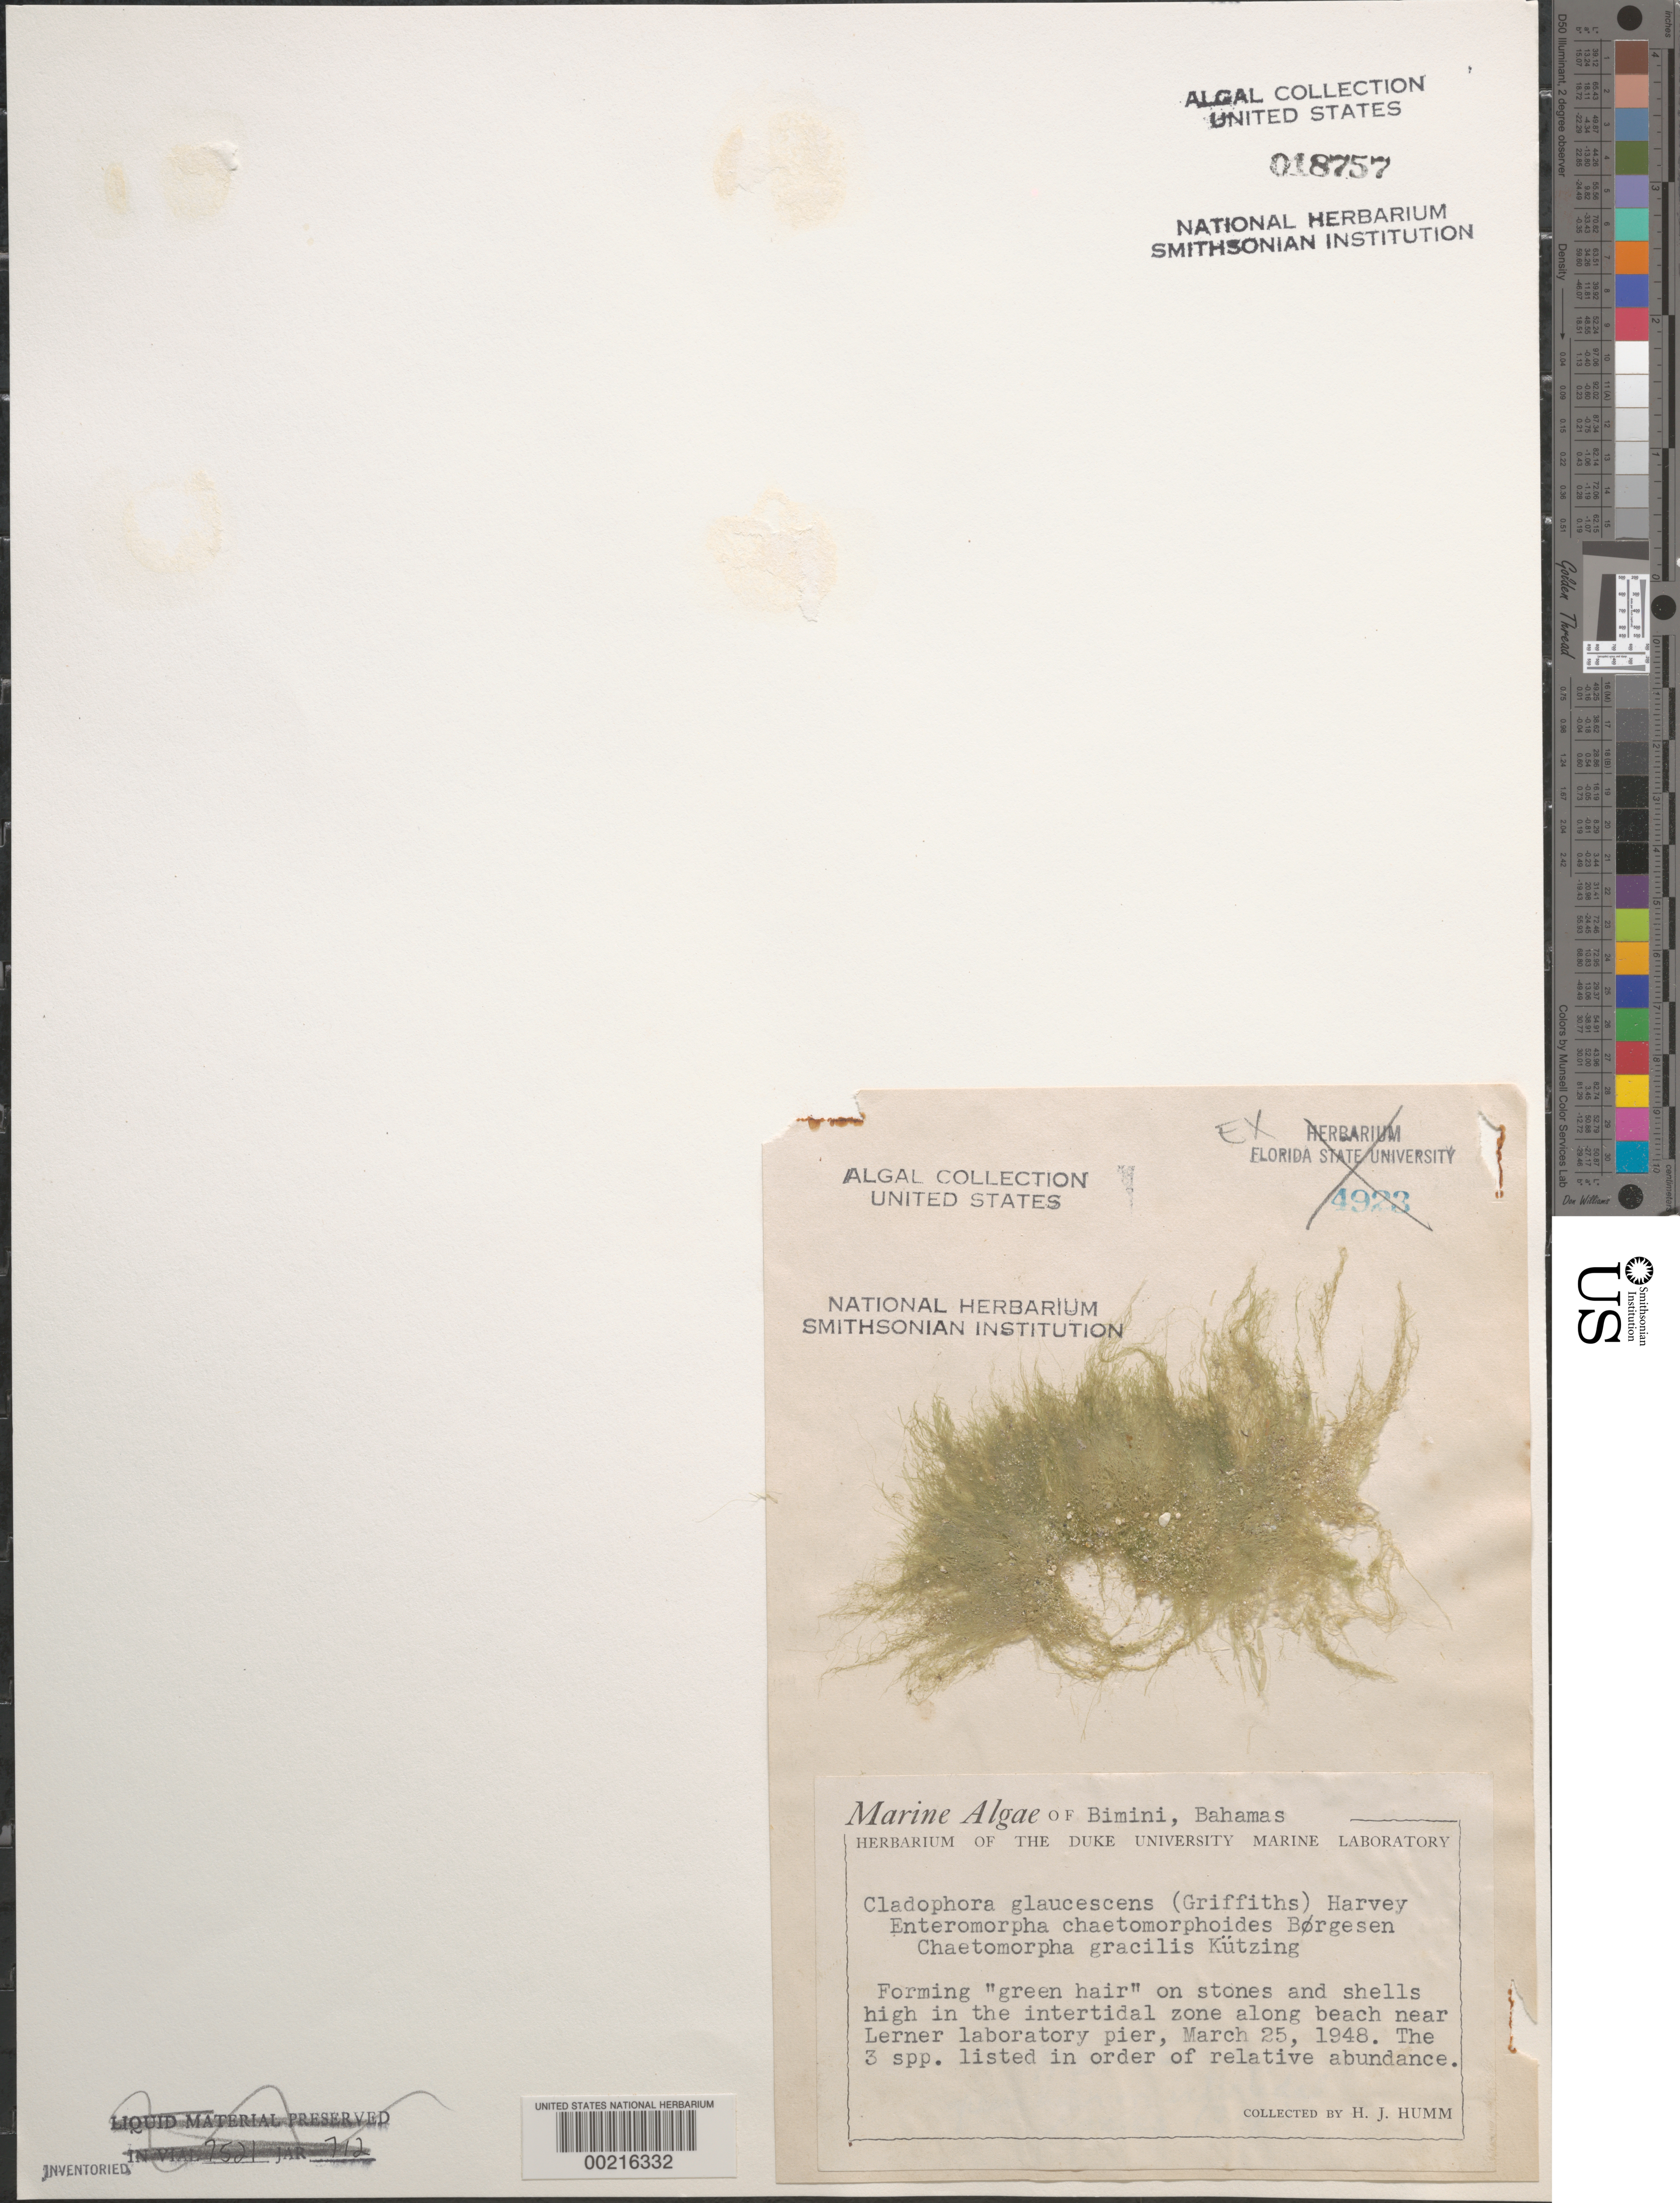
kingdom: Plantae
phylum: Chlorophyta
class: Ulvophyceae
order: Cladophorales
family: Cladophoraceae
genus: Cladophora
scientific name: Cladophora sericea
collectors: H. J. Humm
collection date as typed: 25 Mar 1948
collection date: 1948-03-25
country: Bahamas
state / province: Biminis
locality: Near lerner laboratory pier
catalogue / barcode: US 18757